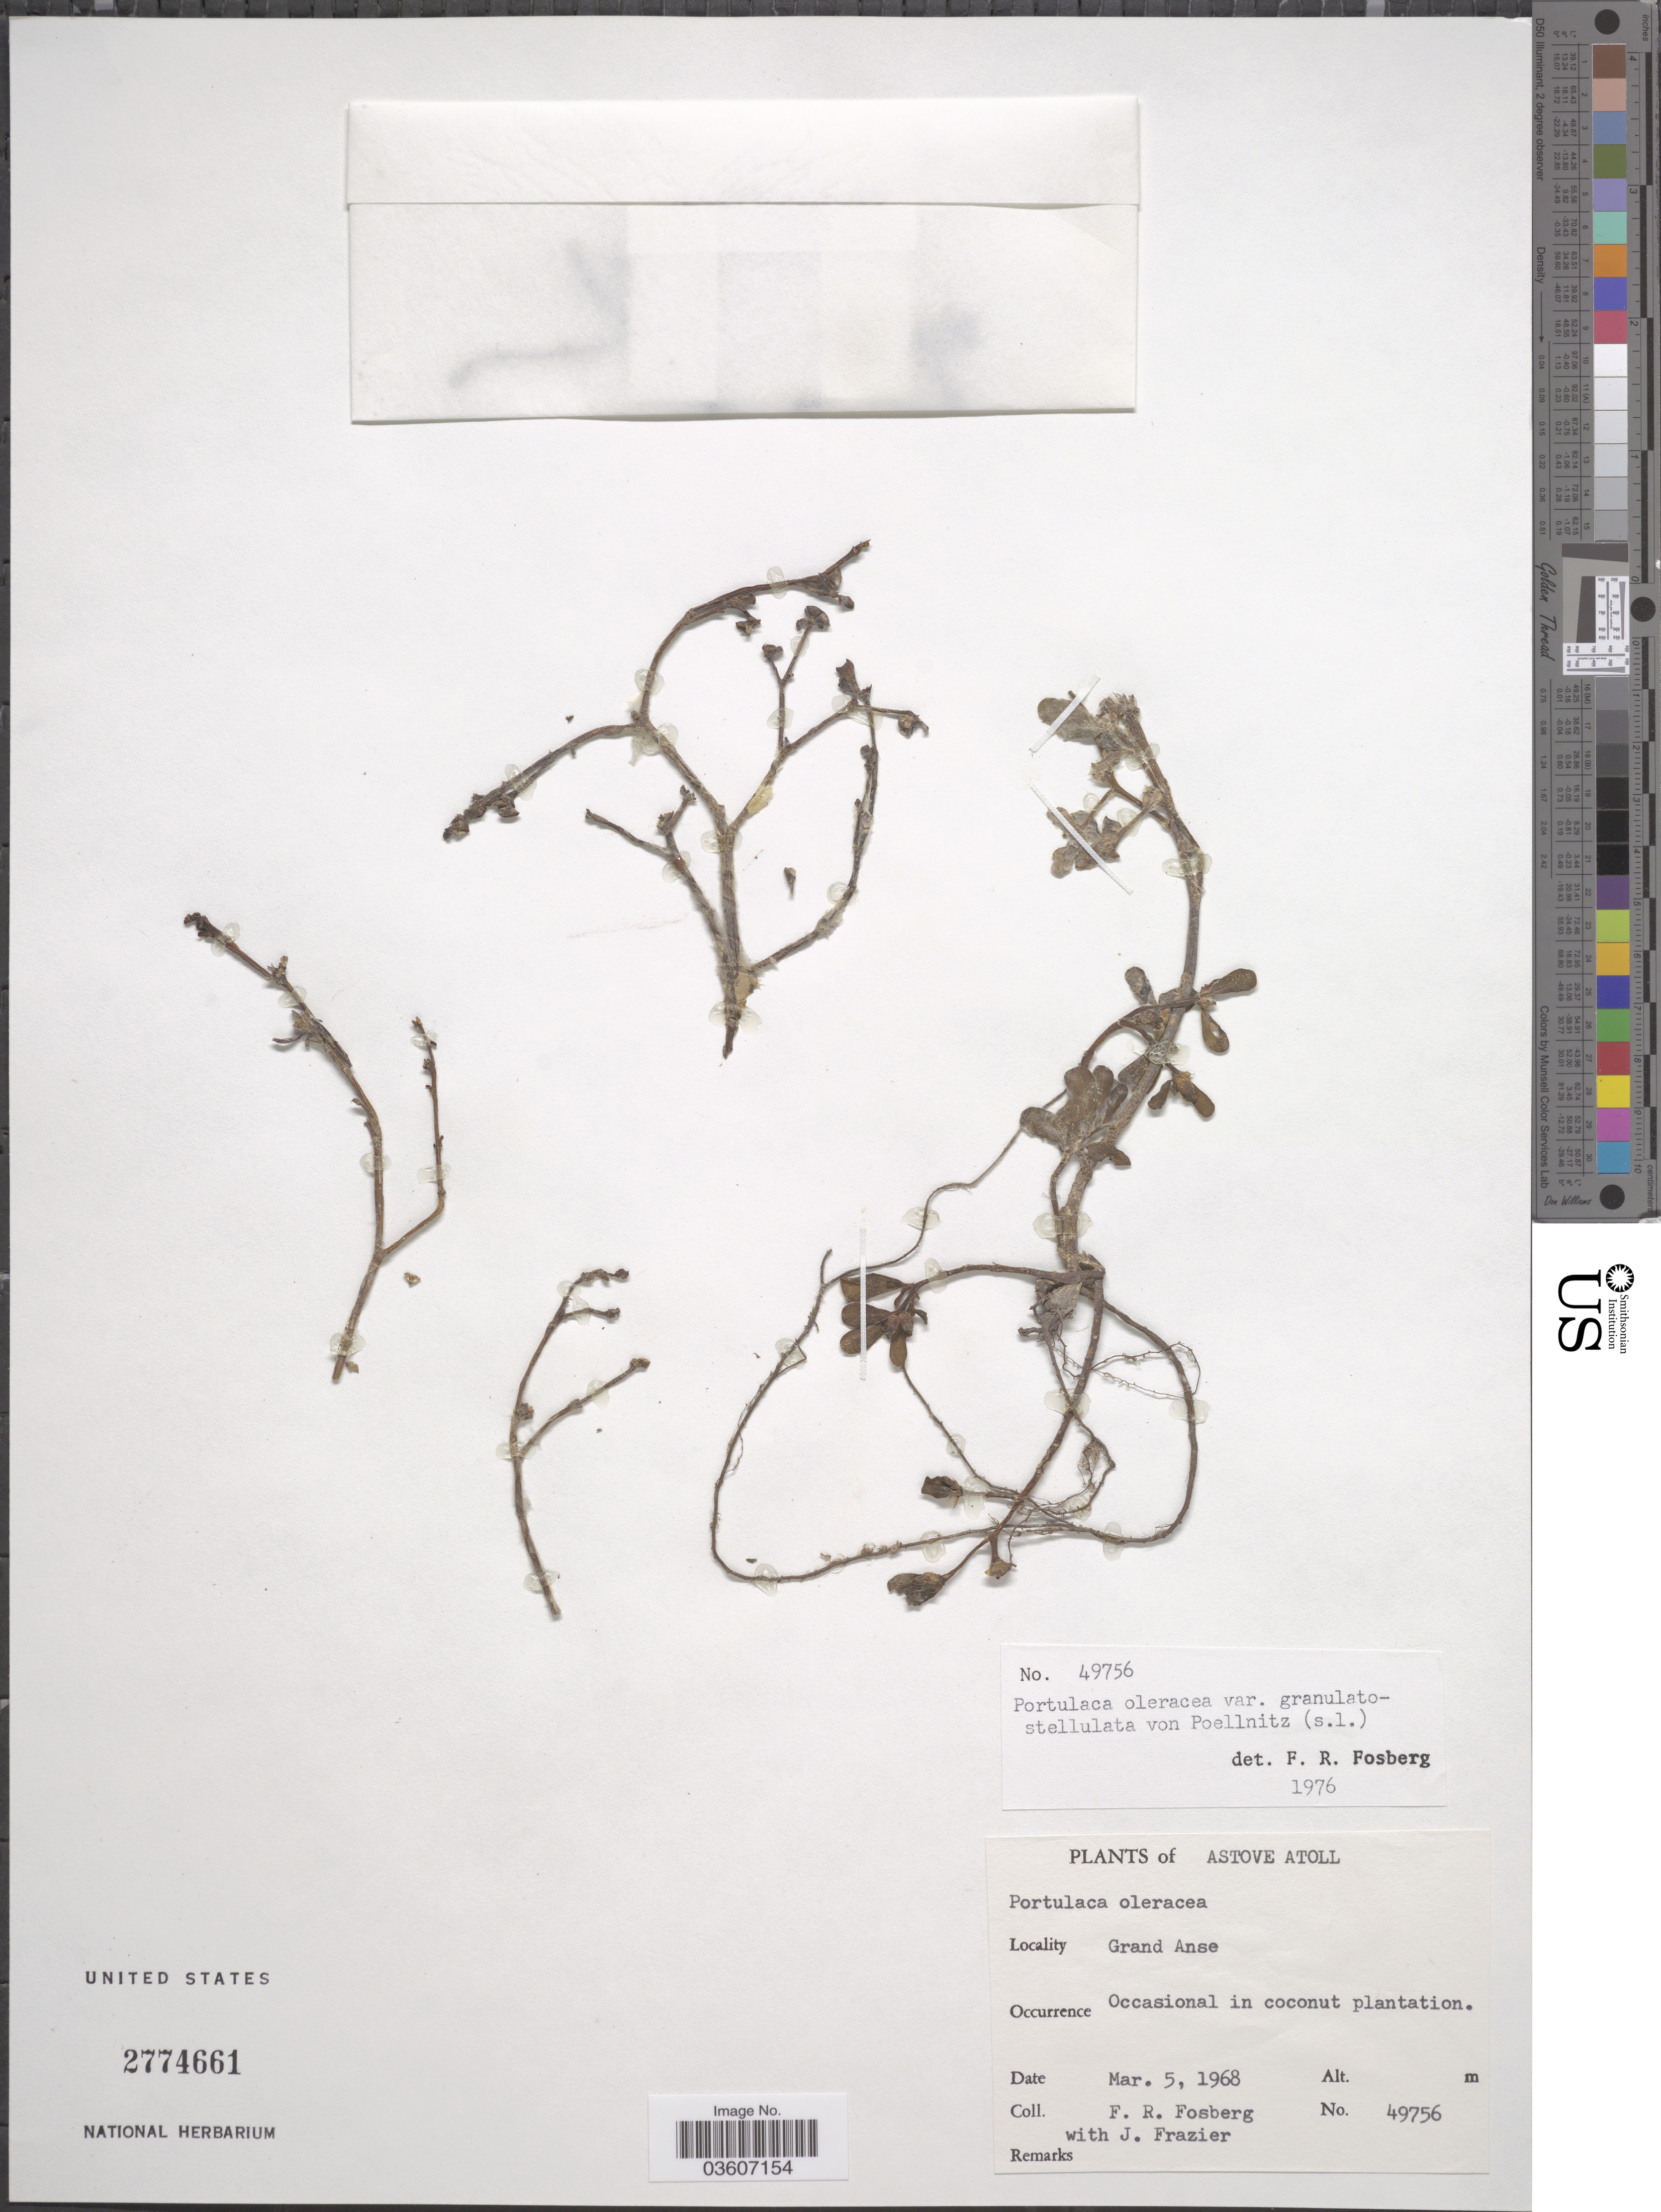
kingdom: Plantae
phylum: Tracheophyta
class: Magnoliopsida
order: Caryophyllales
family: Portulacaceae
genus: Portulaca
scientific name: Portulaca oleracea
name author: L.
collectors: F. R. Fosberg & J. Frazier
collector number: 49756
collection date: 1968-03-05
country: Seychelles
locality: Astove Atoll. Grand Anse. Coconut plantation.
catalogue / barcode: US 2774661